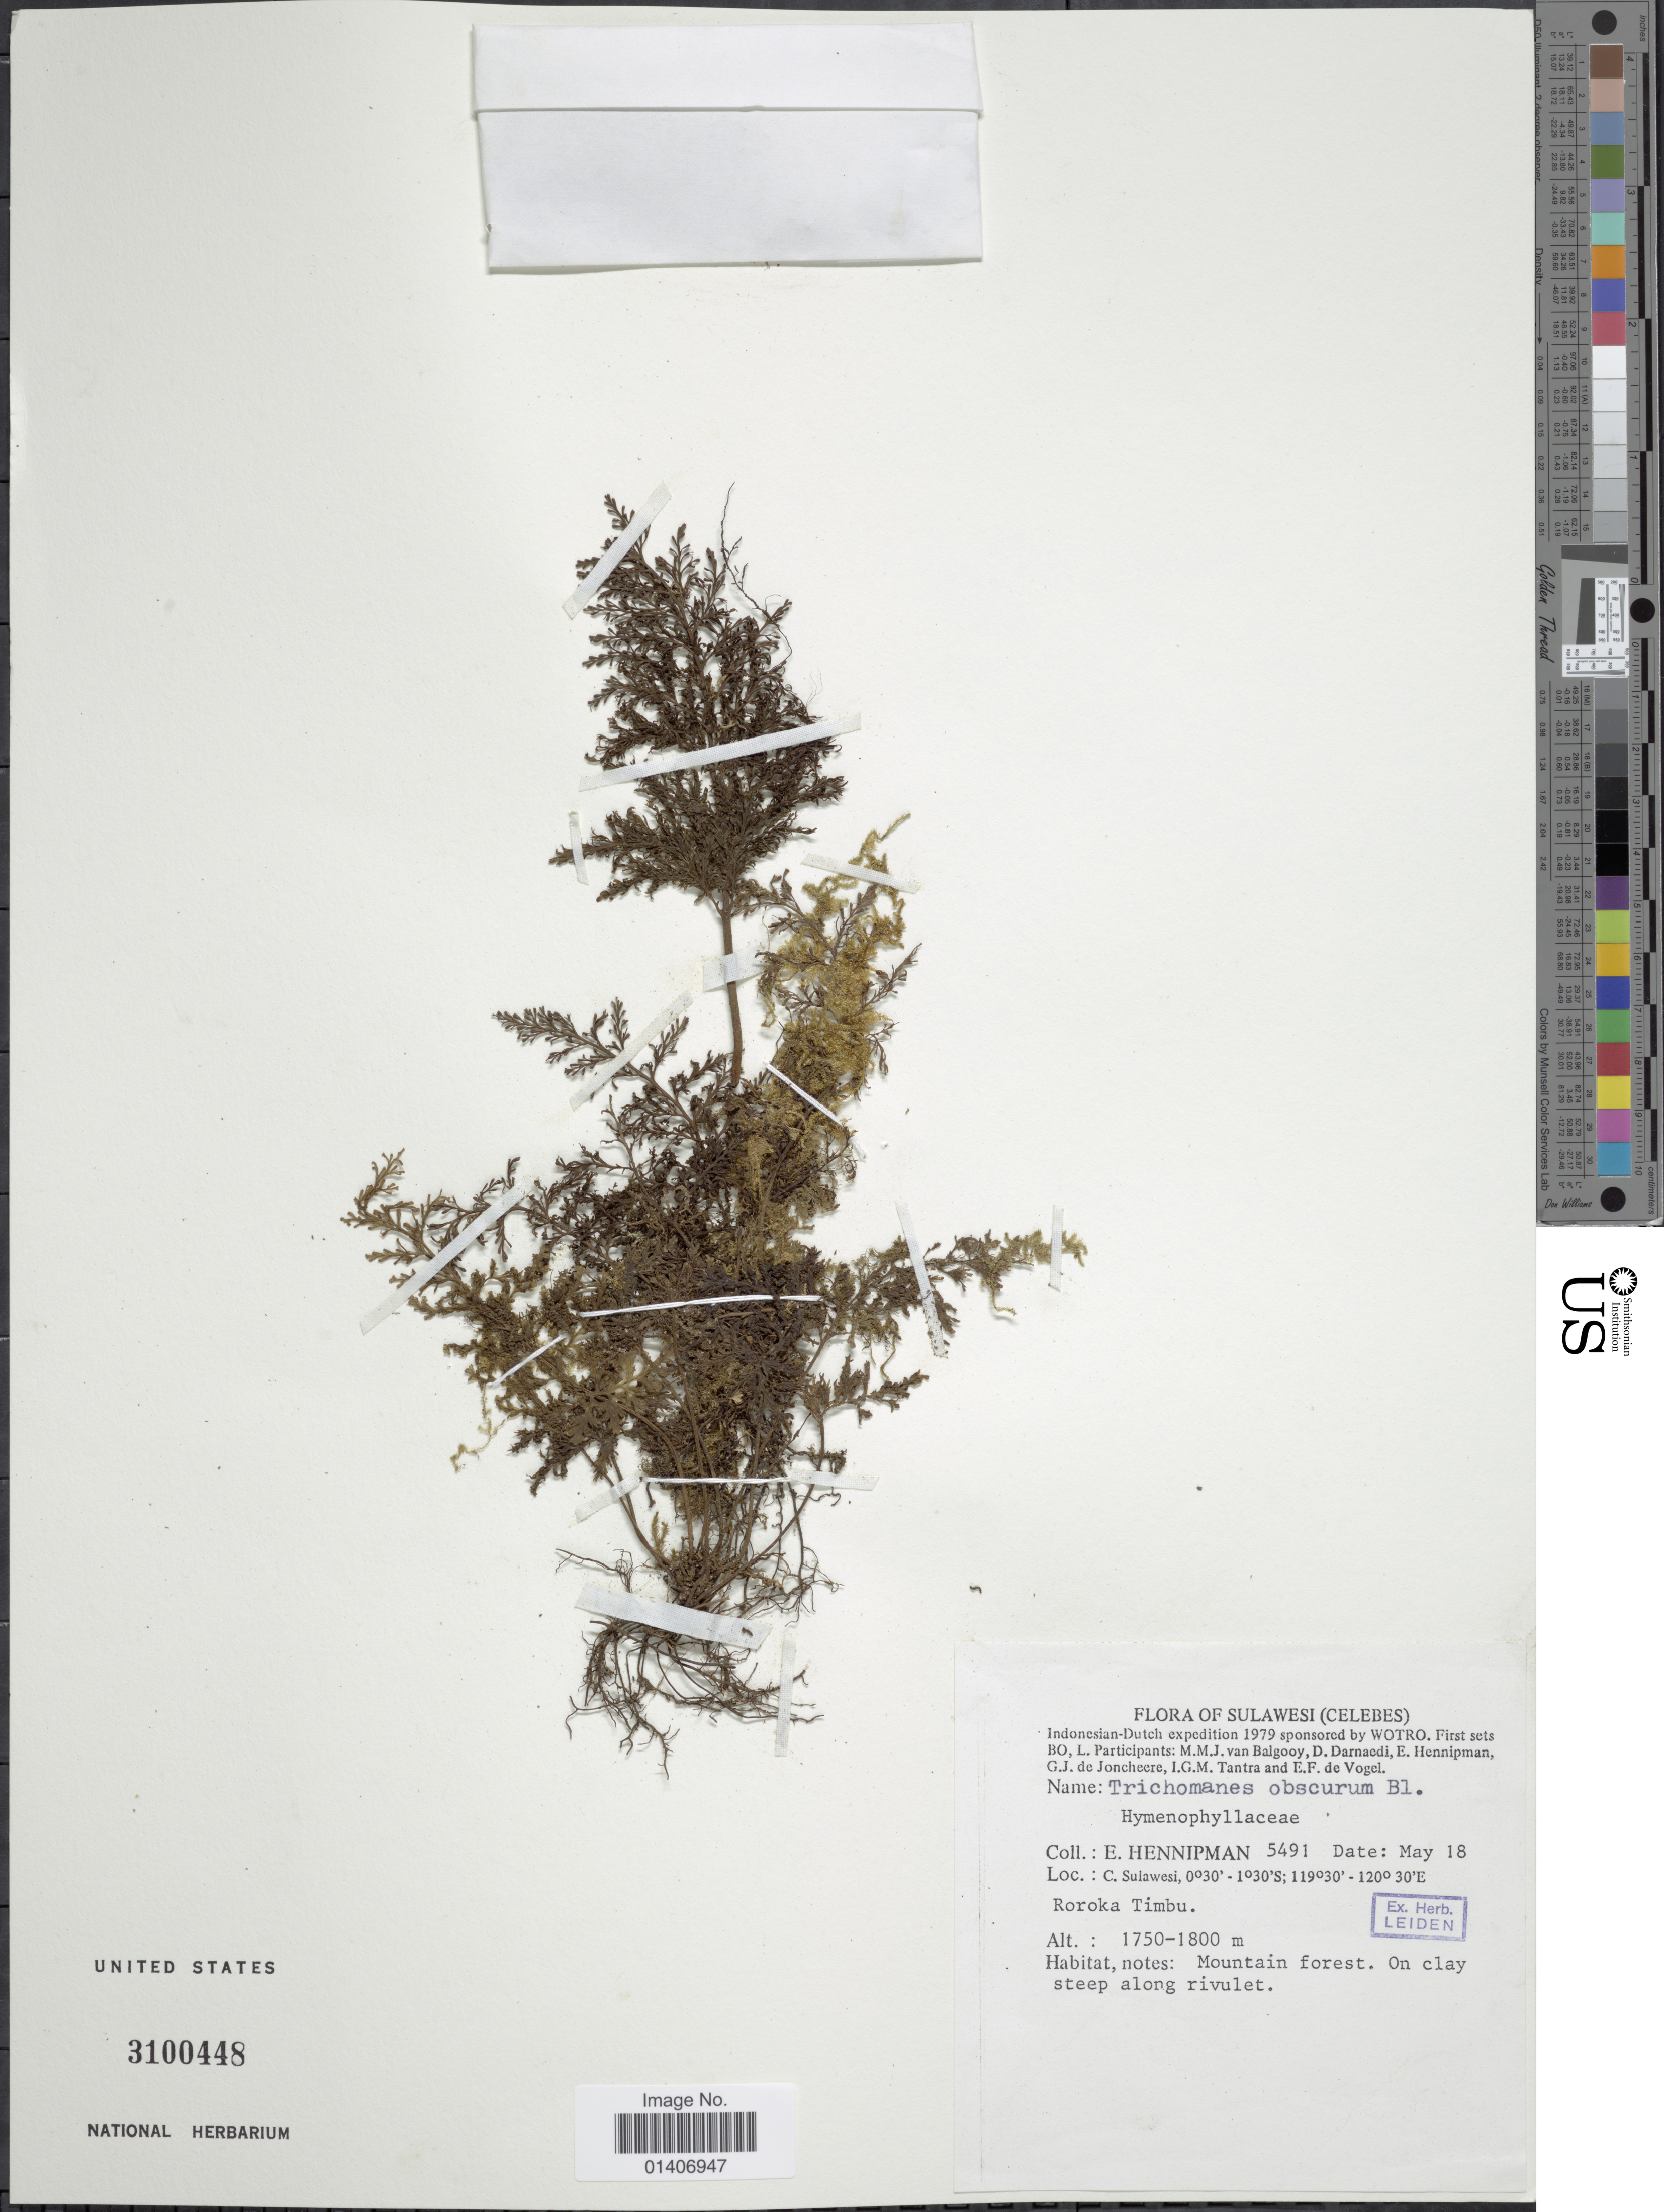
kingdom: Plantae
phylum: Tracheophyta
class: Polypodiopsida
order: Hymenophyllales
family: Hymenophyllaceae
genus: Abrodictyum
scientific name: Abrodictyum obscurum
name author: (Blume) Ebihara & K. Iwats.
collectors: E. Hennipman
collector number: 5491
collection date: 1979-05-18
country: Indonesia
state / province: Sulawesi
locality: Sulawesi(Celebes), C. Sulawesi, Roroka Tumbu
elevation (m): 1750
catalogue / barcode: US 3100448